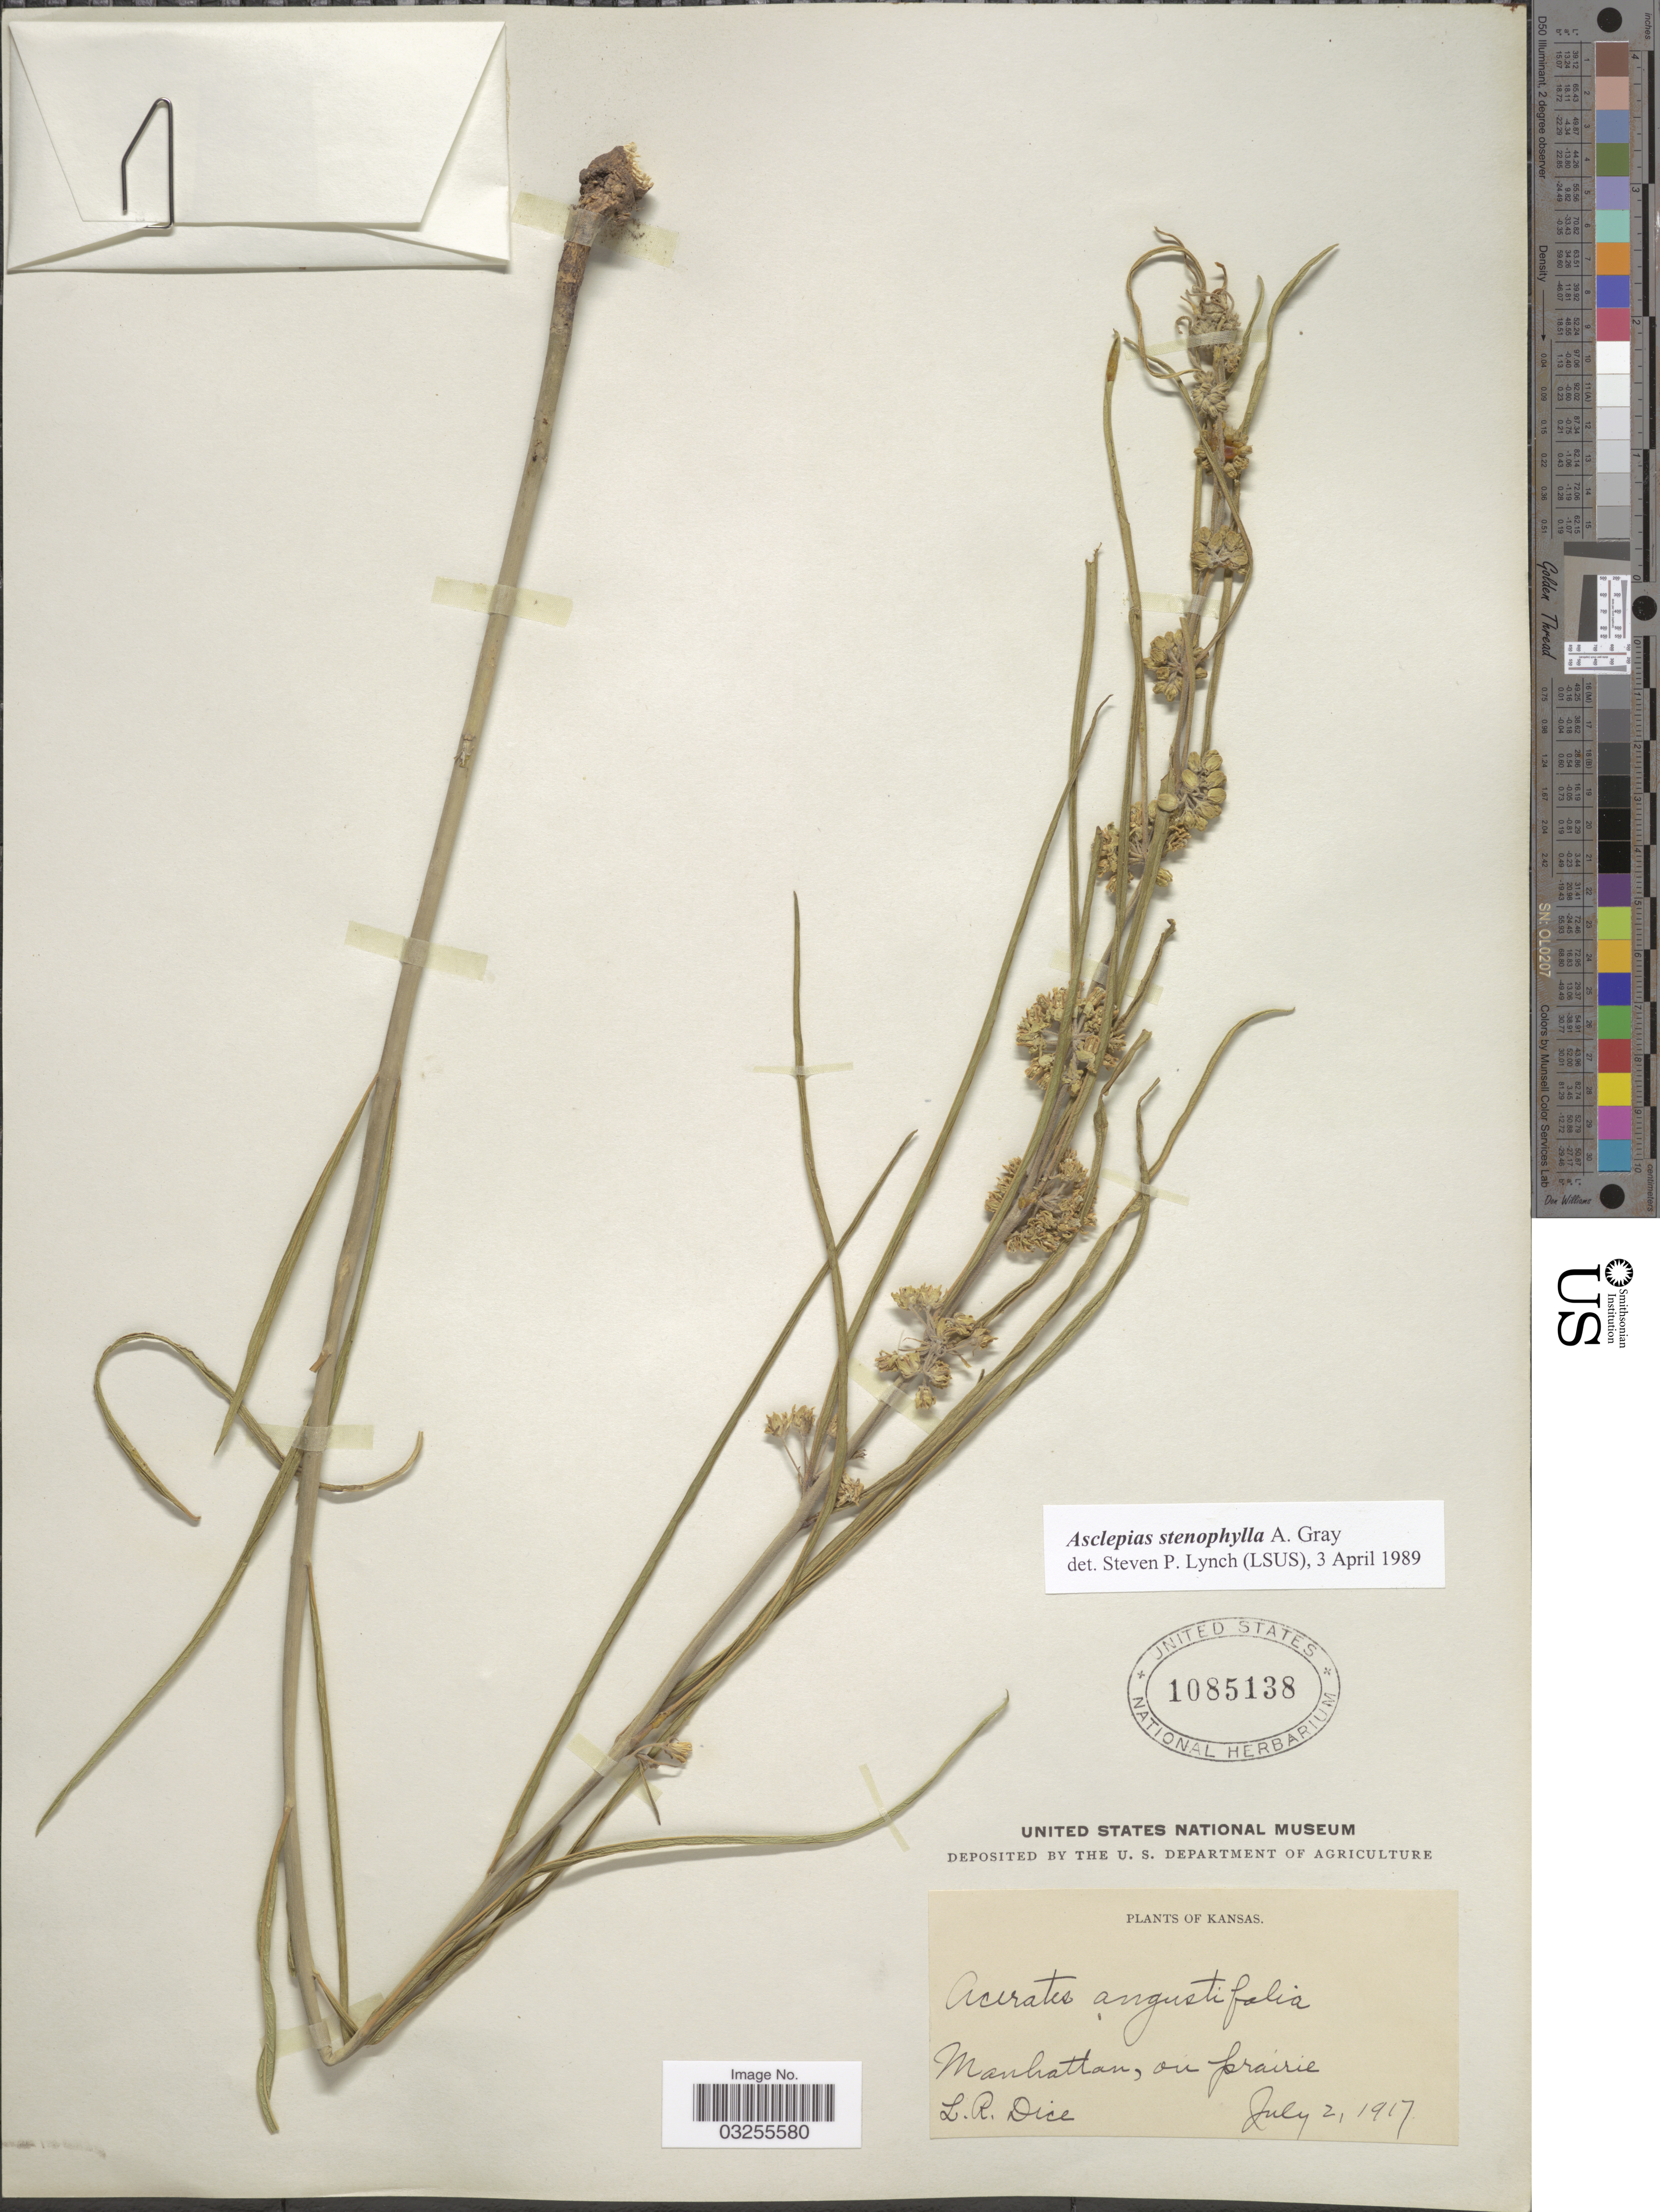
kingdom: Plantae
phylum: Tracheophyta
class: Magnoliopsida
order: Gentianales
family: Apocynaceae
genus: Asclepias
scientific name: Asclepias stenophylla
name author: A. Gray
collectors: L. Dice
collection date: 1917-07-02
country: United States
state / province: Kansas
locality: Manhattan, on prairie.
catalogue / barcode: US 1085138